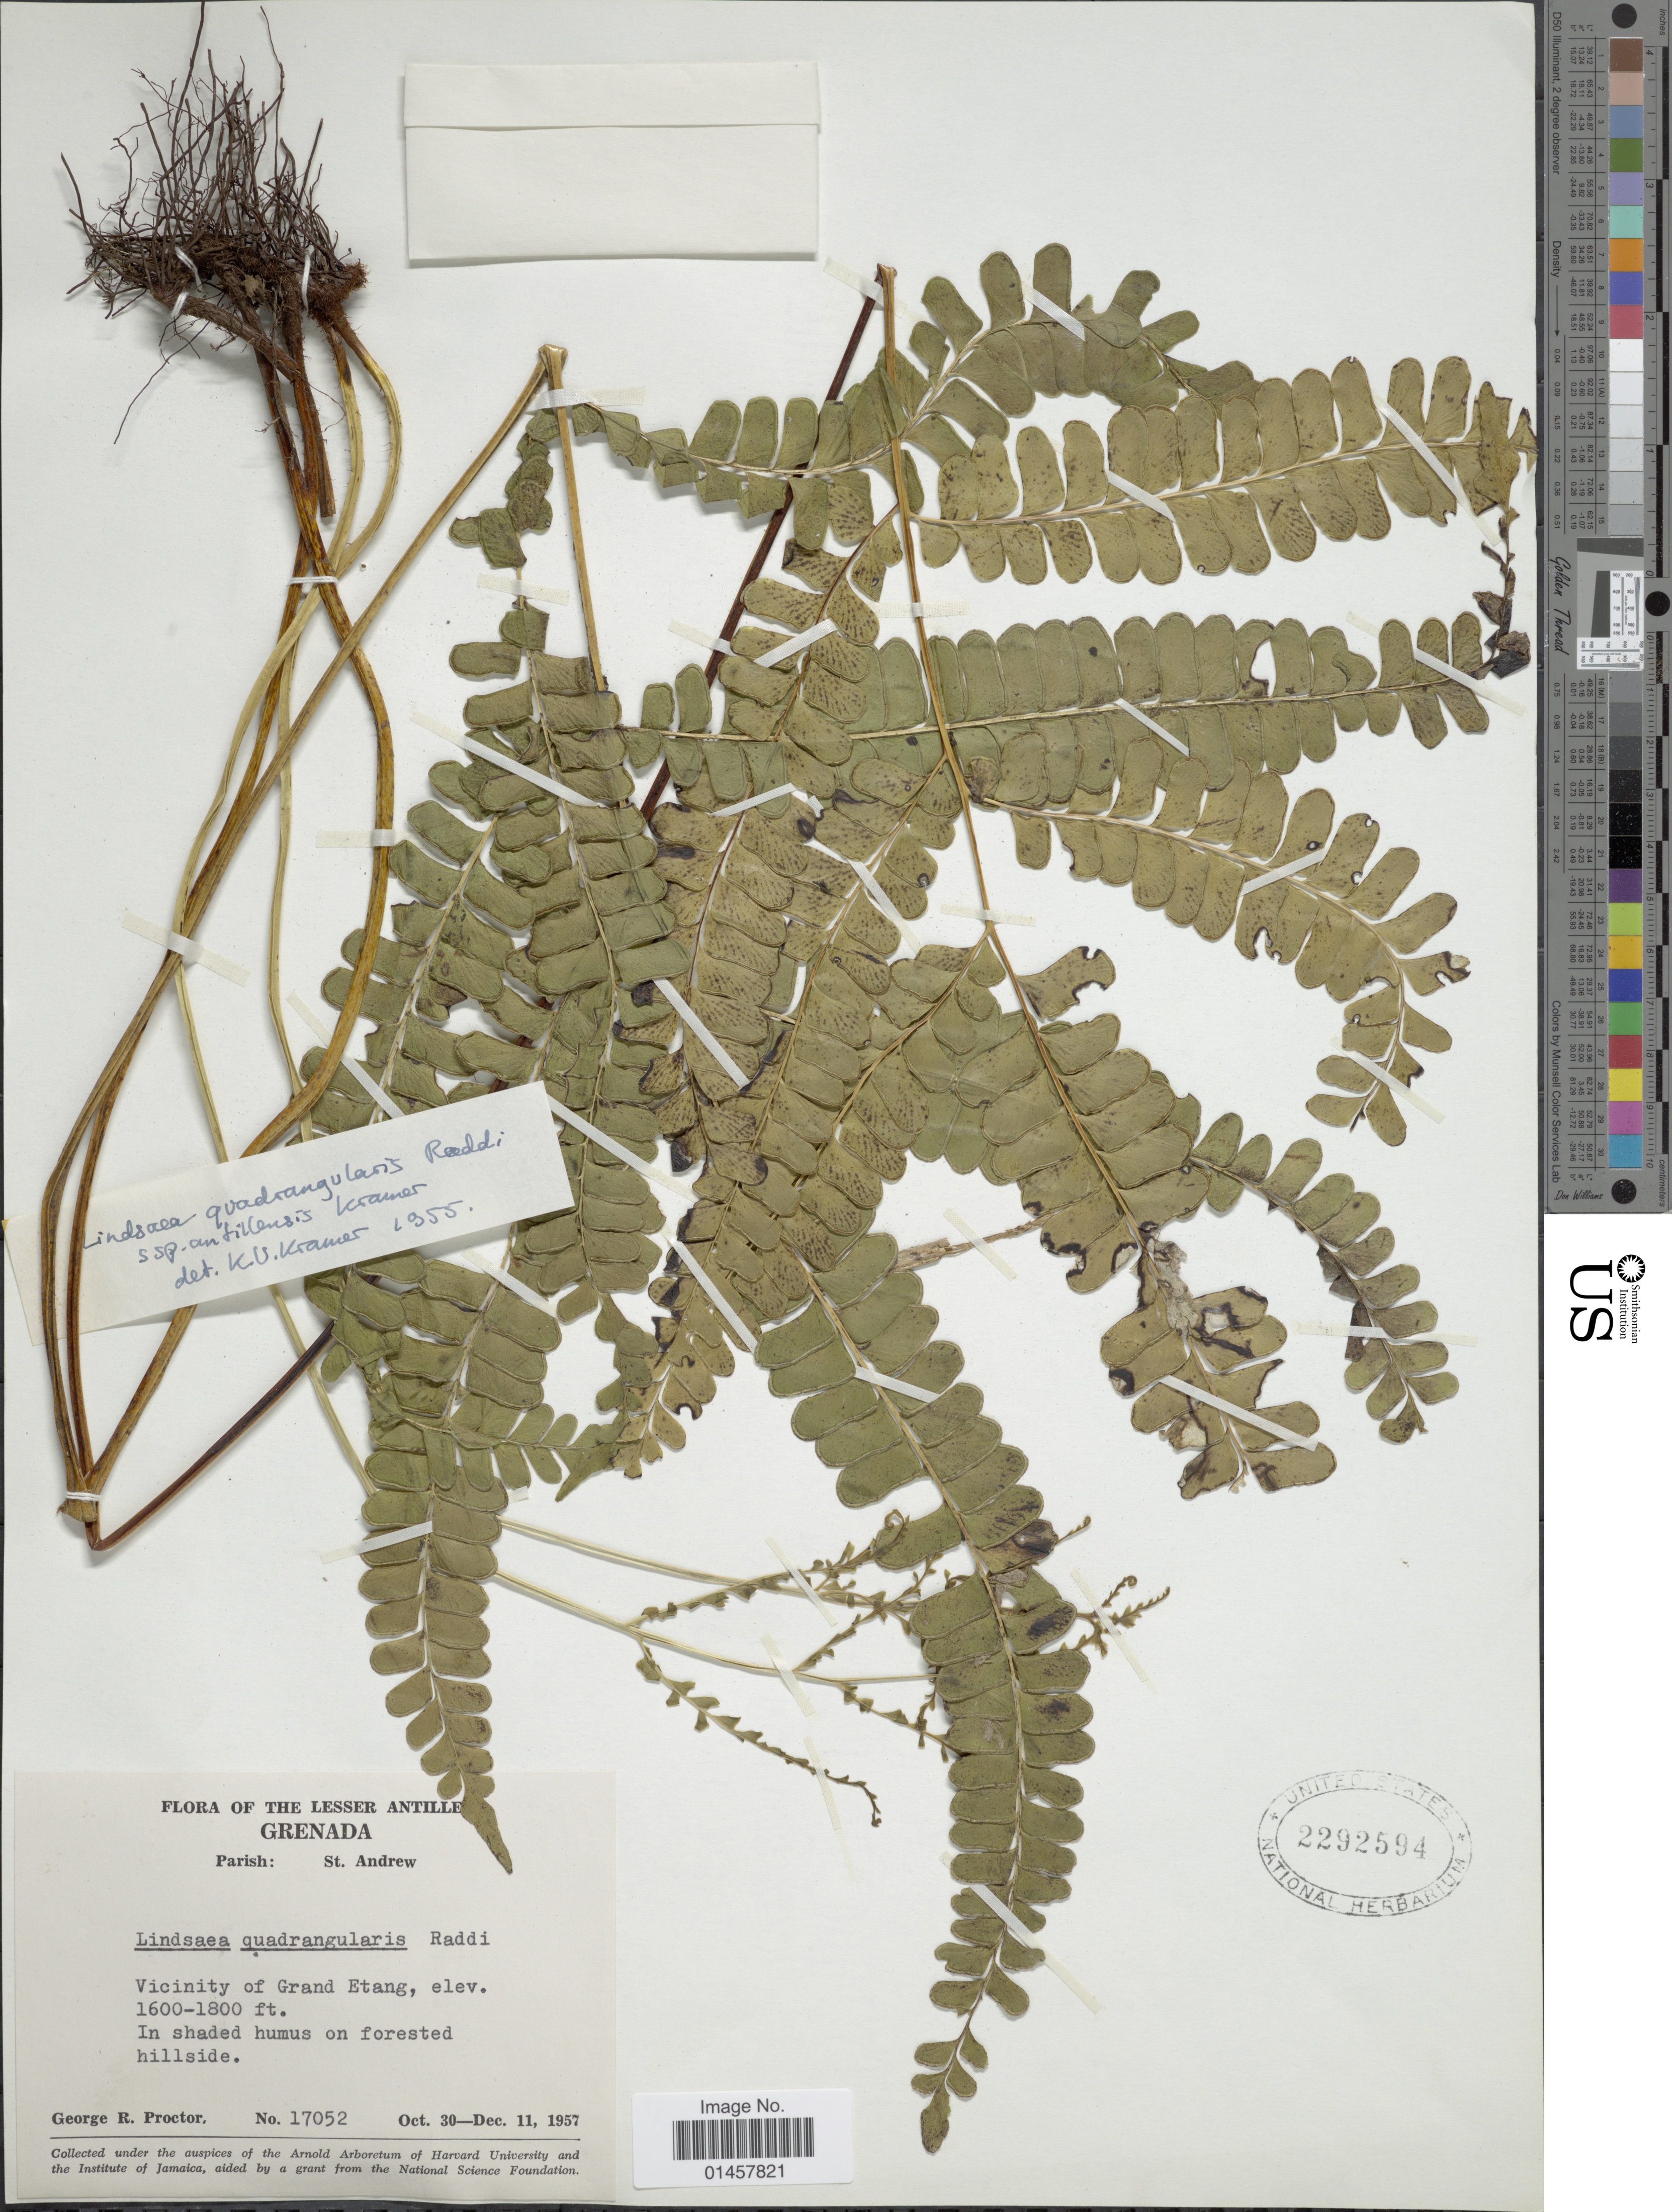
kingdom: Plantae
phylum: Tracheophyta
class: Polypodiopsida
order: Polypodiales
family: Lindsaeaceae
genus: Lindsaea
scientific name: Lindsaea quadrangularis subsp. antillensis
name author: K.U. Kramer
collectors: G. R. Proctor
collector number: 17052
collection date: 1957-10-30/1957-12-11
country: Grenada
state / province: Saint Andrew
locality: Lesser Antilles, Grenada, parish St. Andrew, Vicinity of Grand Etang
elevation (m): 488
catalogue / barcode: US 2292594